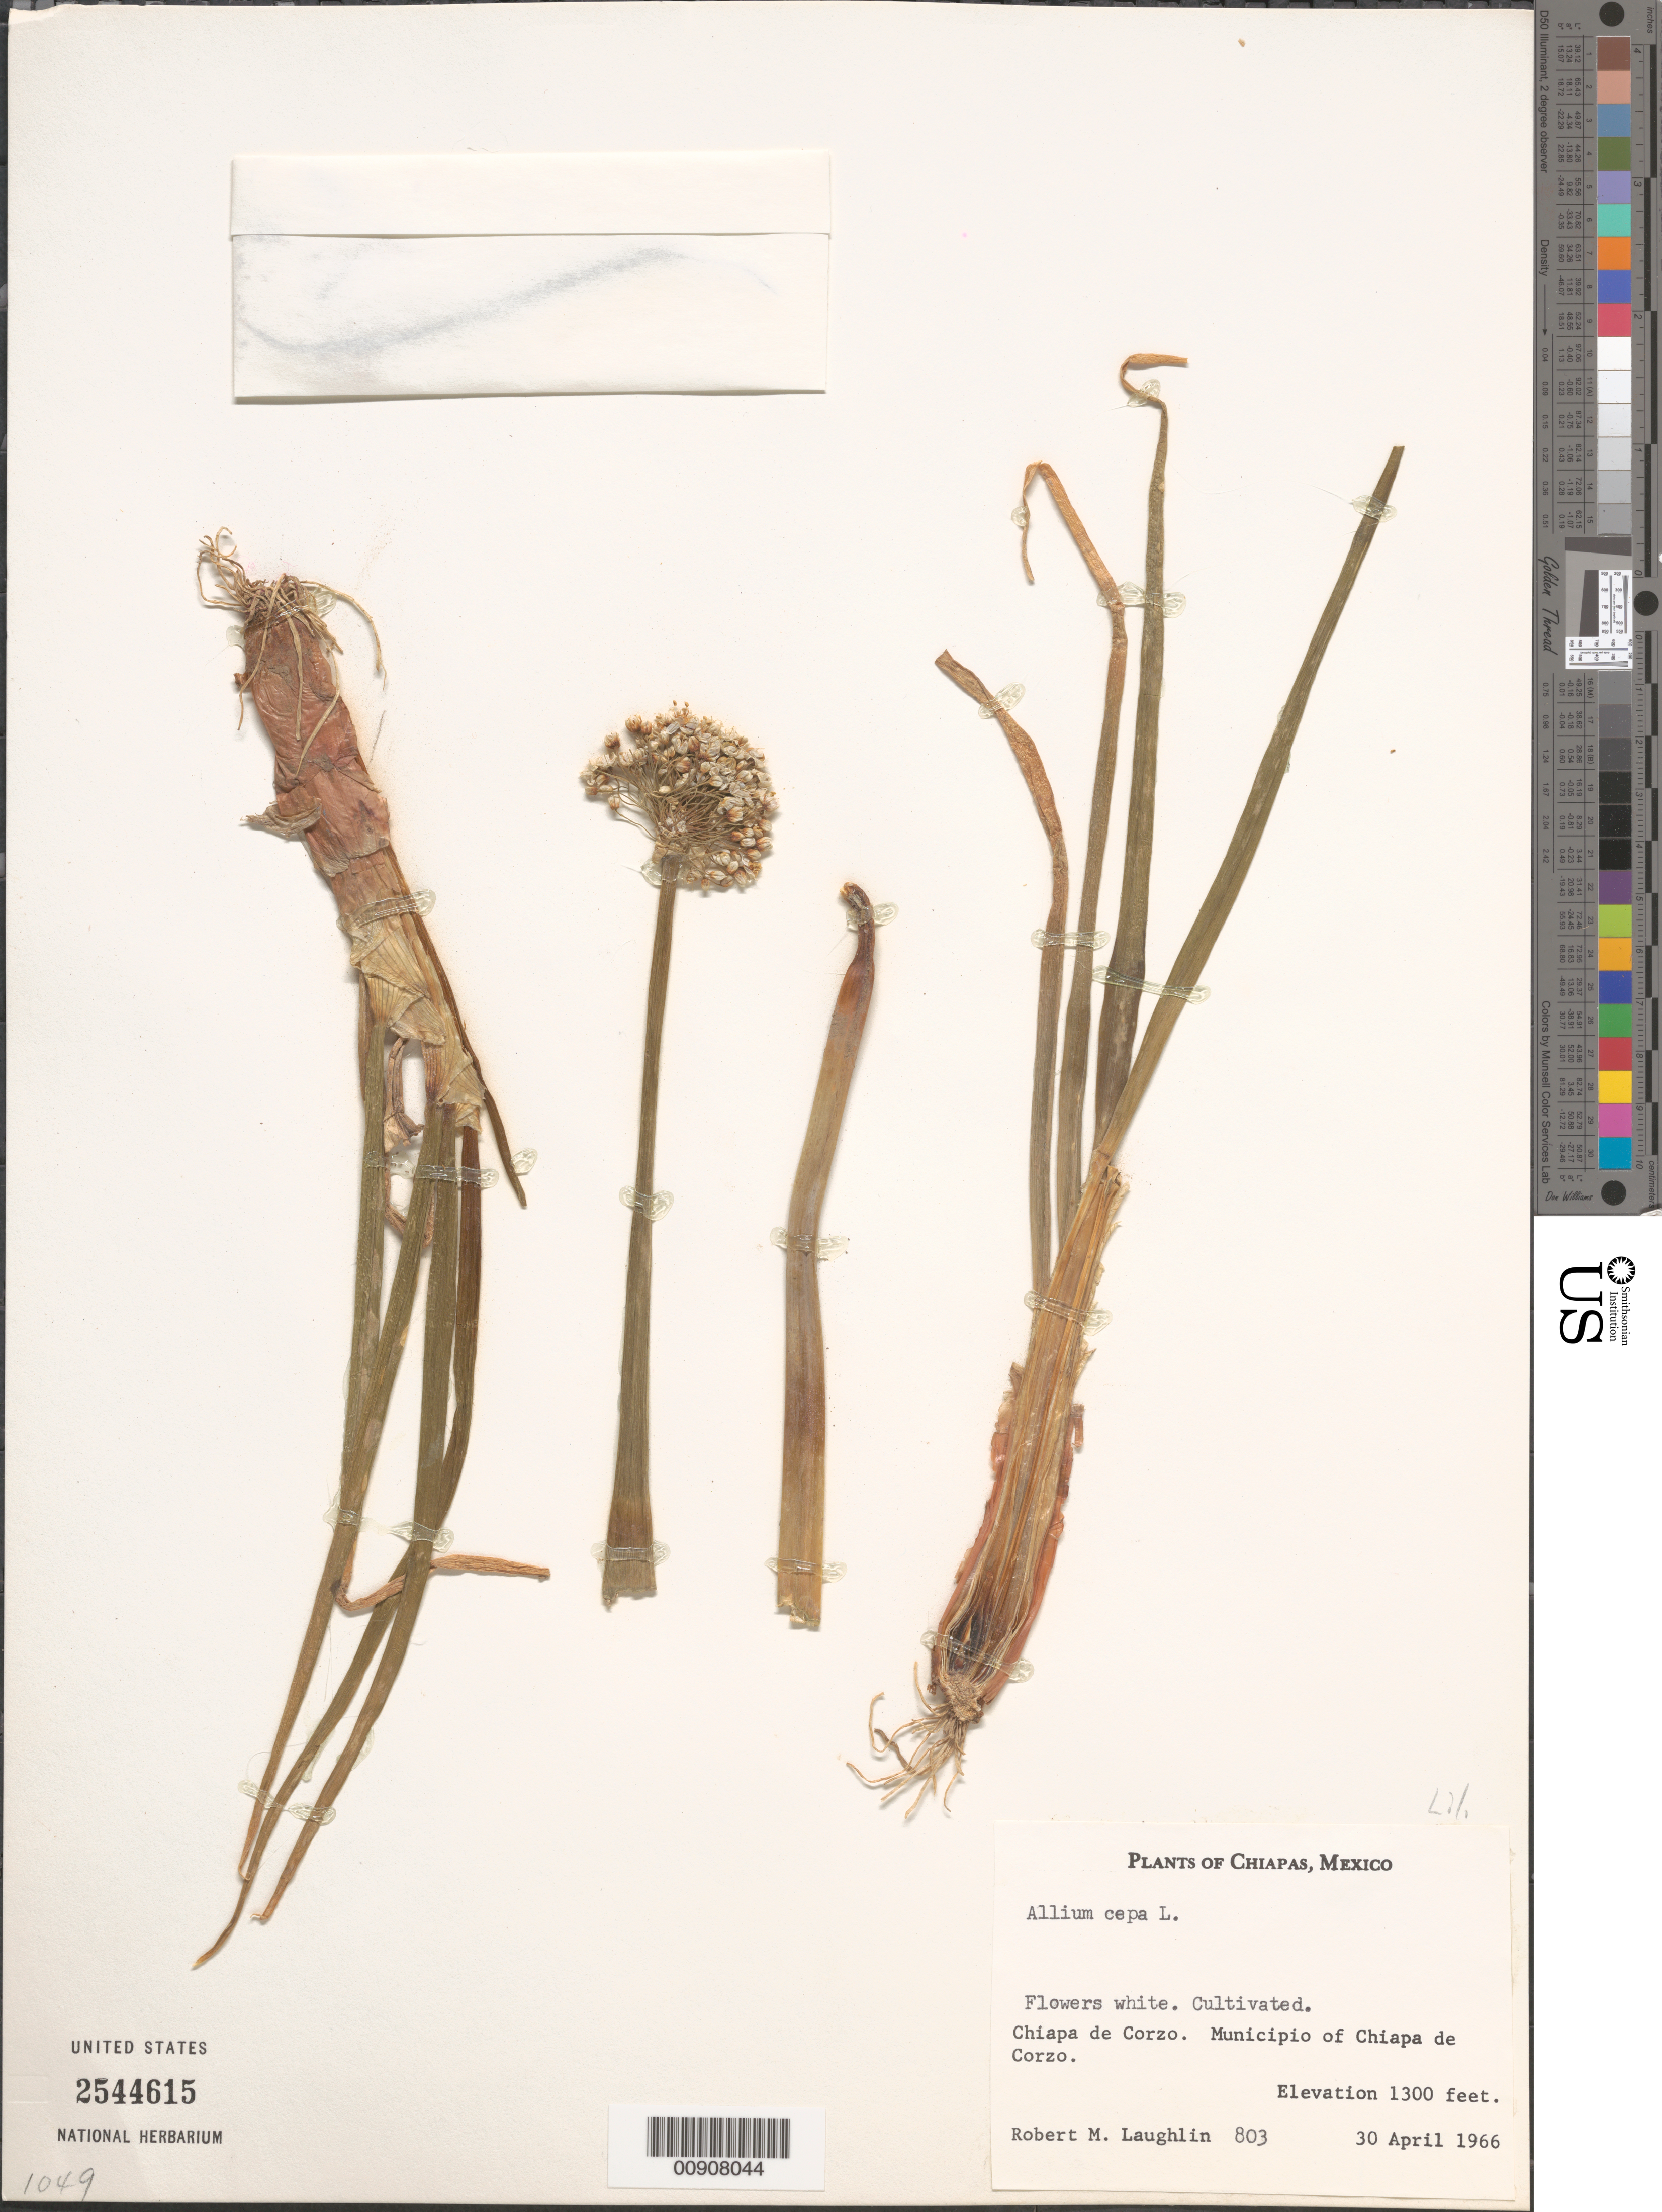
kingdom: Plantae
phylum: Tracheophyta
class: Liliopsida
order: Asparagales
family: Amaryllidaceae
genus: Allium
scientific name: Allium cepa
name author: L.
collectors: R. M. Laughlin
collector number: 803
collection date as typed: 30 Apr 1966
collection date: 1966-04-30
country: Mexico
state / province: Chiapas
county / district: Chiapa de Corzo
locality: Chiapa de Corzo. Municipio of Chiapa de Corzo, Chiapas.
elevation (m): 396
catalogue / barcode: US 2544615